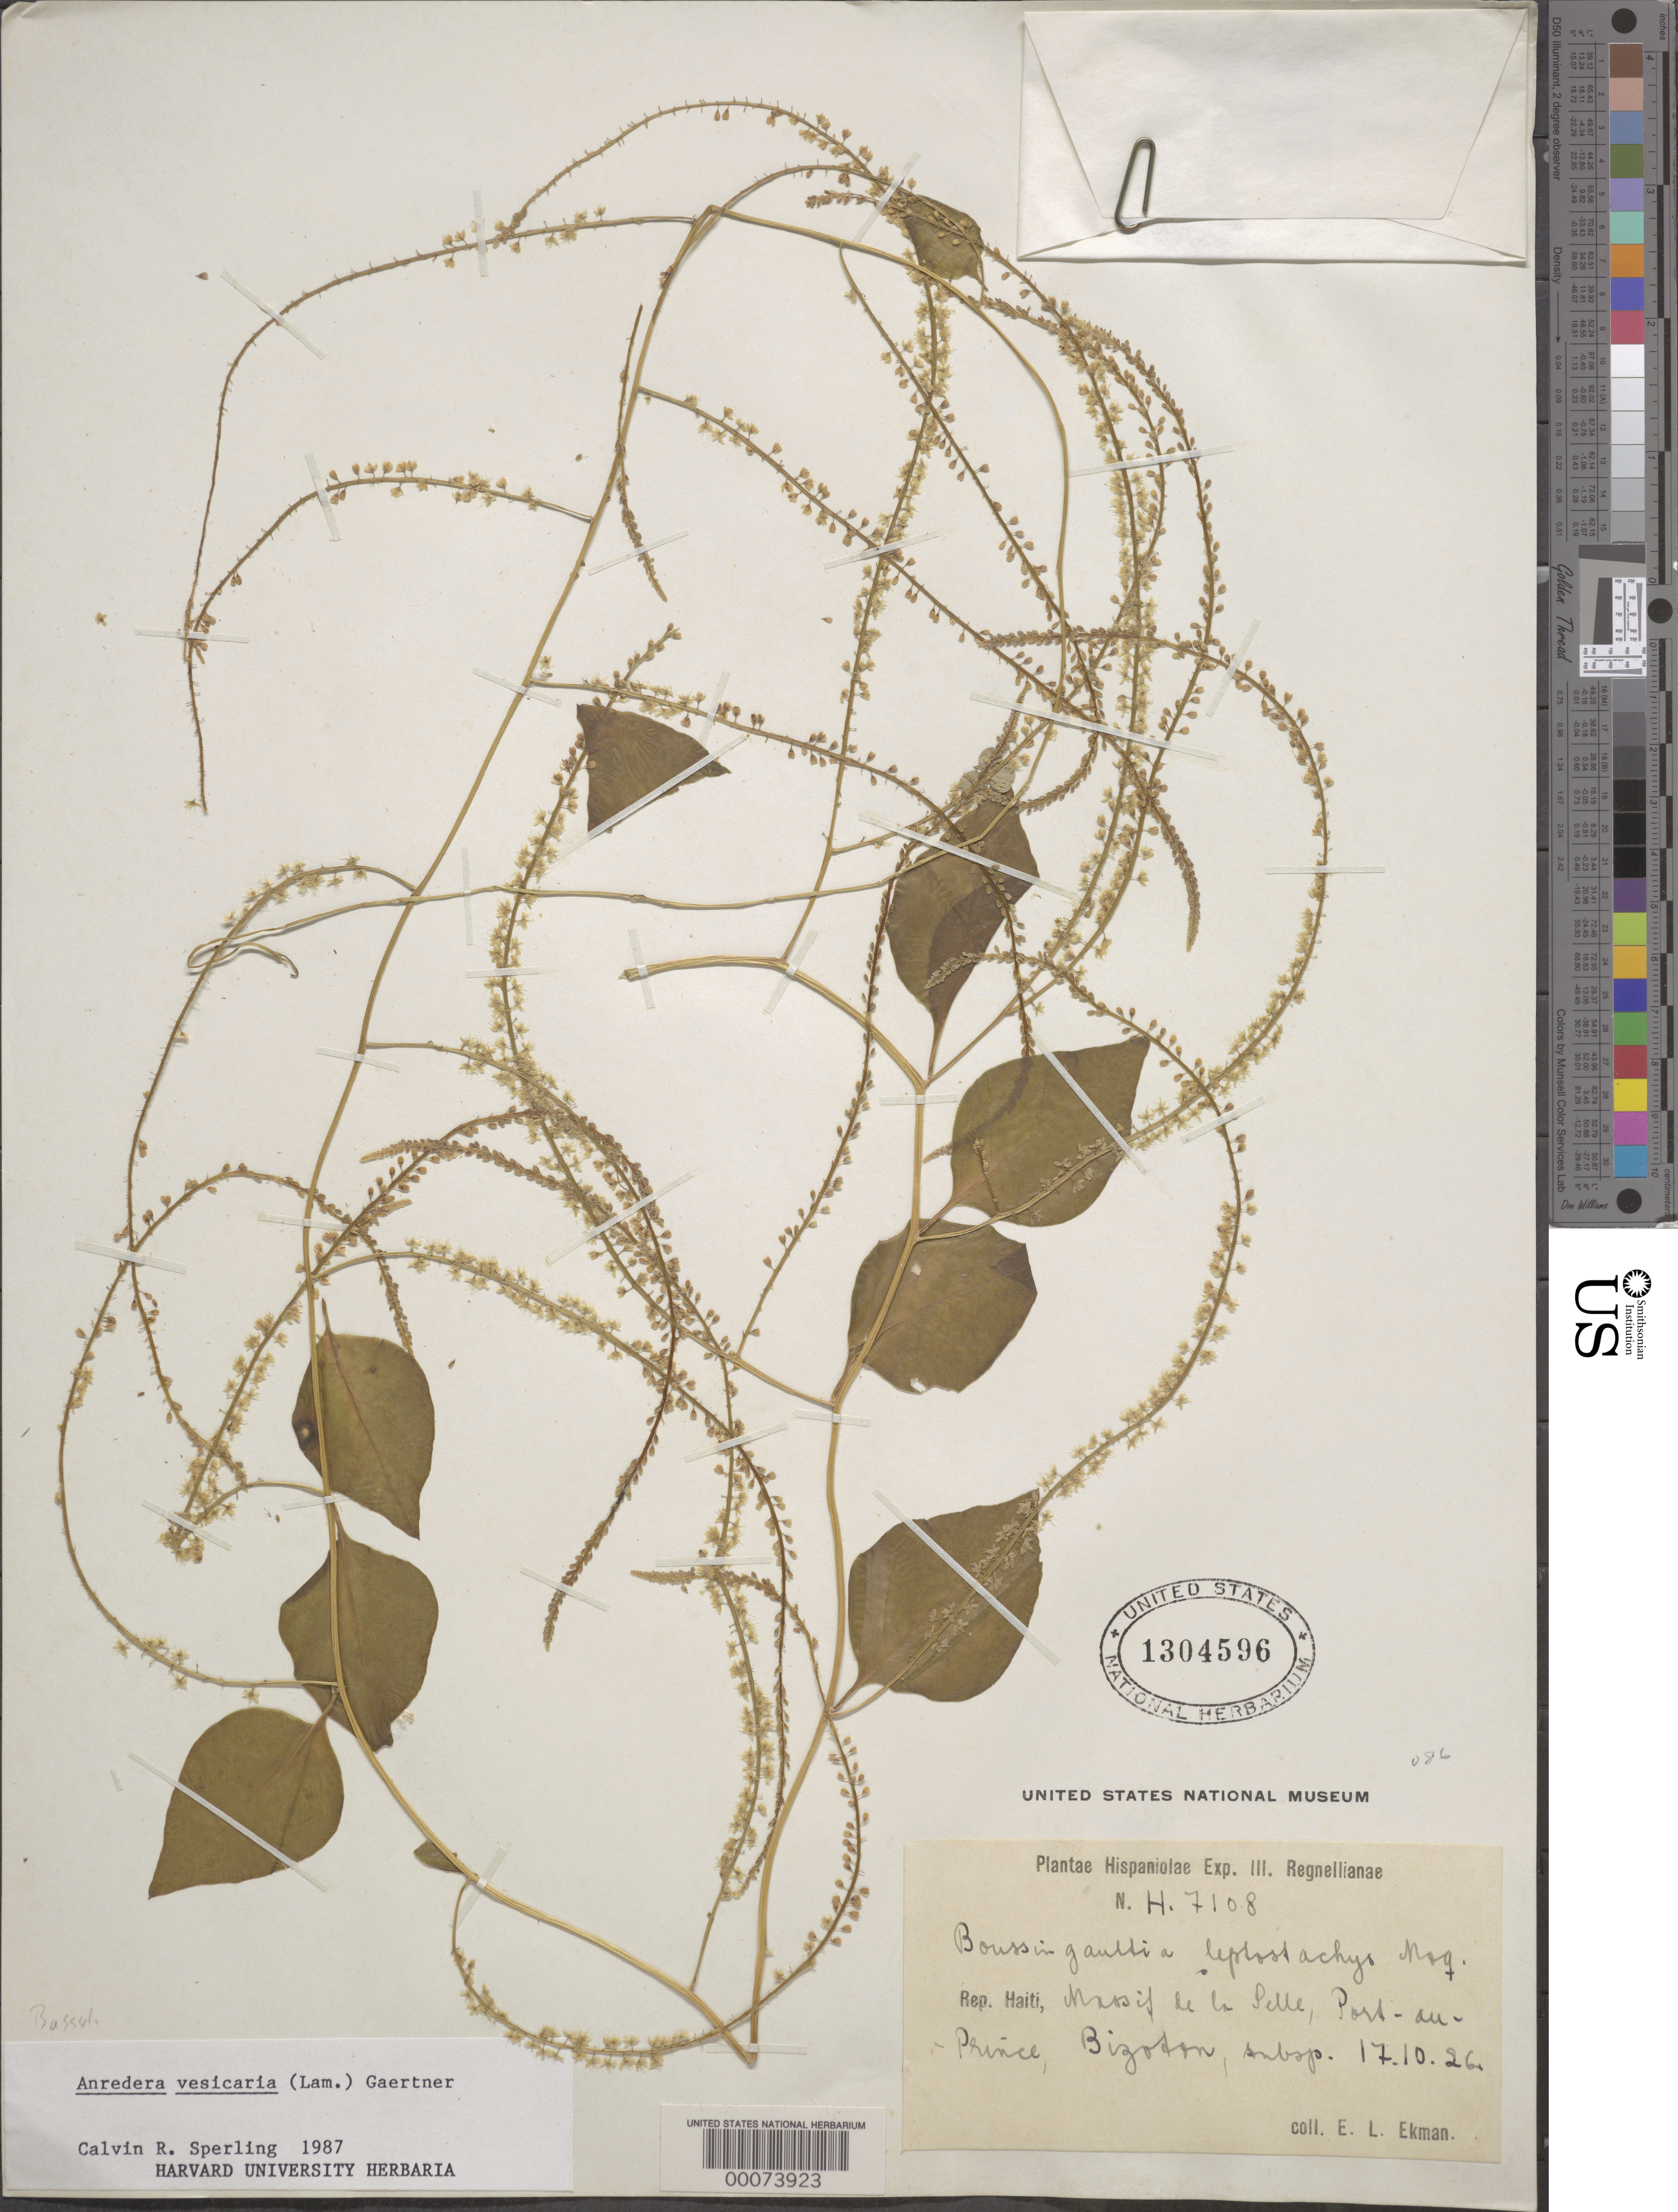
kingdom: Plantae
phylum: Tracheophyta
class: Magnoliopsida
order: Caryophyllales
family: Basellaceae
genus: Anredera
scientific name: Anredera vesicaria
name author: (Lam.) C.F. Gaertn.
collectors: E. L. Ekman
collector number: H7108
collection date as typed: Transcribed d/m/y: 17/10/26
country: Haiti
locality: Hispaniolae. Re. Haiti, Massif de la Pelle, Port-au-Prince, Bizoton.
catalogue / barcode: US 1304596